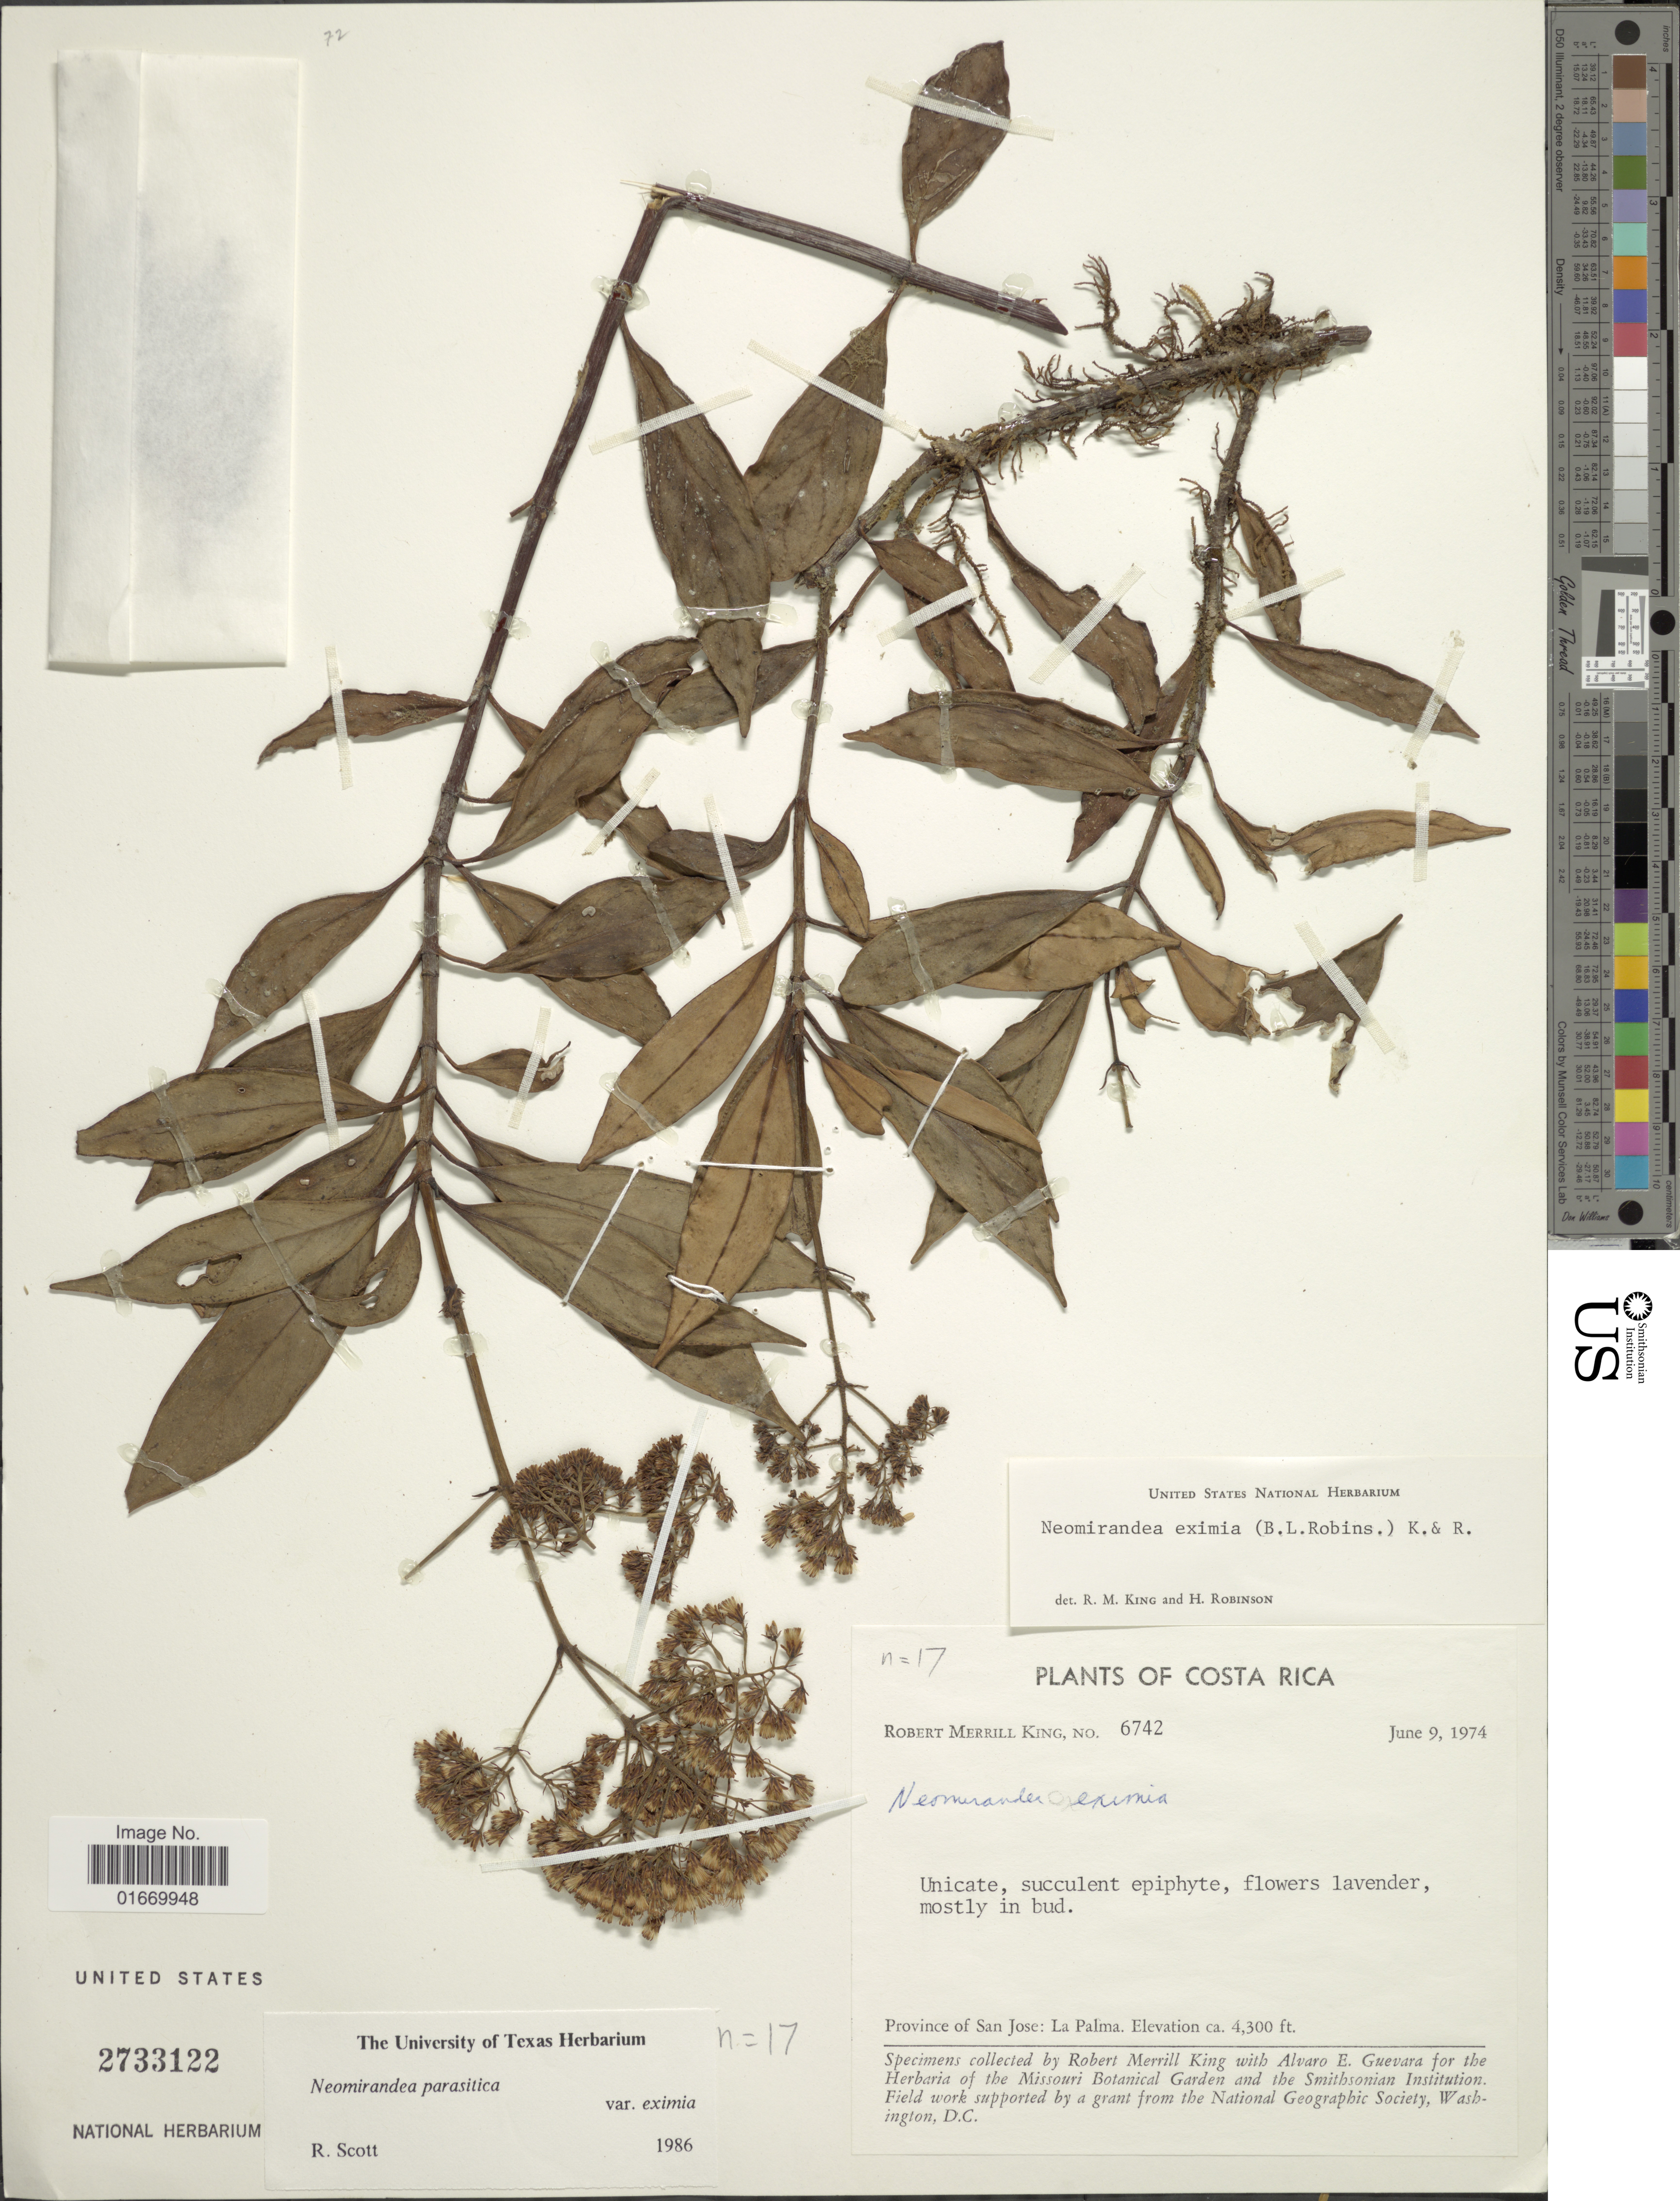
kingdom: Plantae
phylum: Tracheophyta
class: Magnoliopsida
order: Asterales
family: Asteraceae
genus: Neomirandea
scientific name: Neomirandea eximia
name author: (B.L. Rob.) R.M. King & H. Rob.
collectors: R. M. King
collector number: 6742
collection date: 1974-06-09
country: Costa Rica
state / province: San José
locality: La Palma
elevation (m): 1311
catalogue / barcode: US 2733122